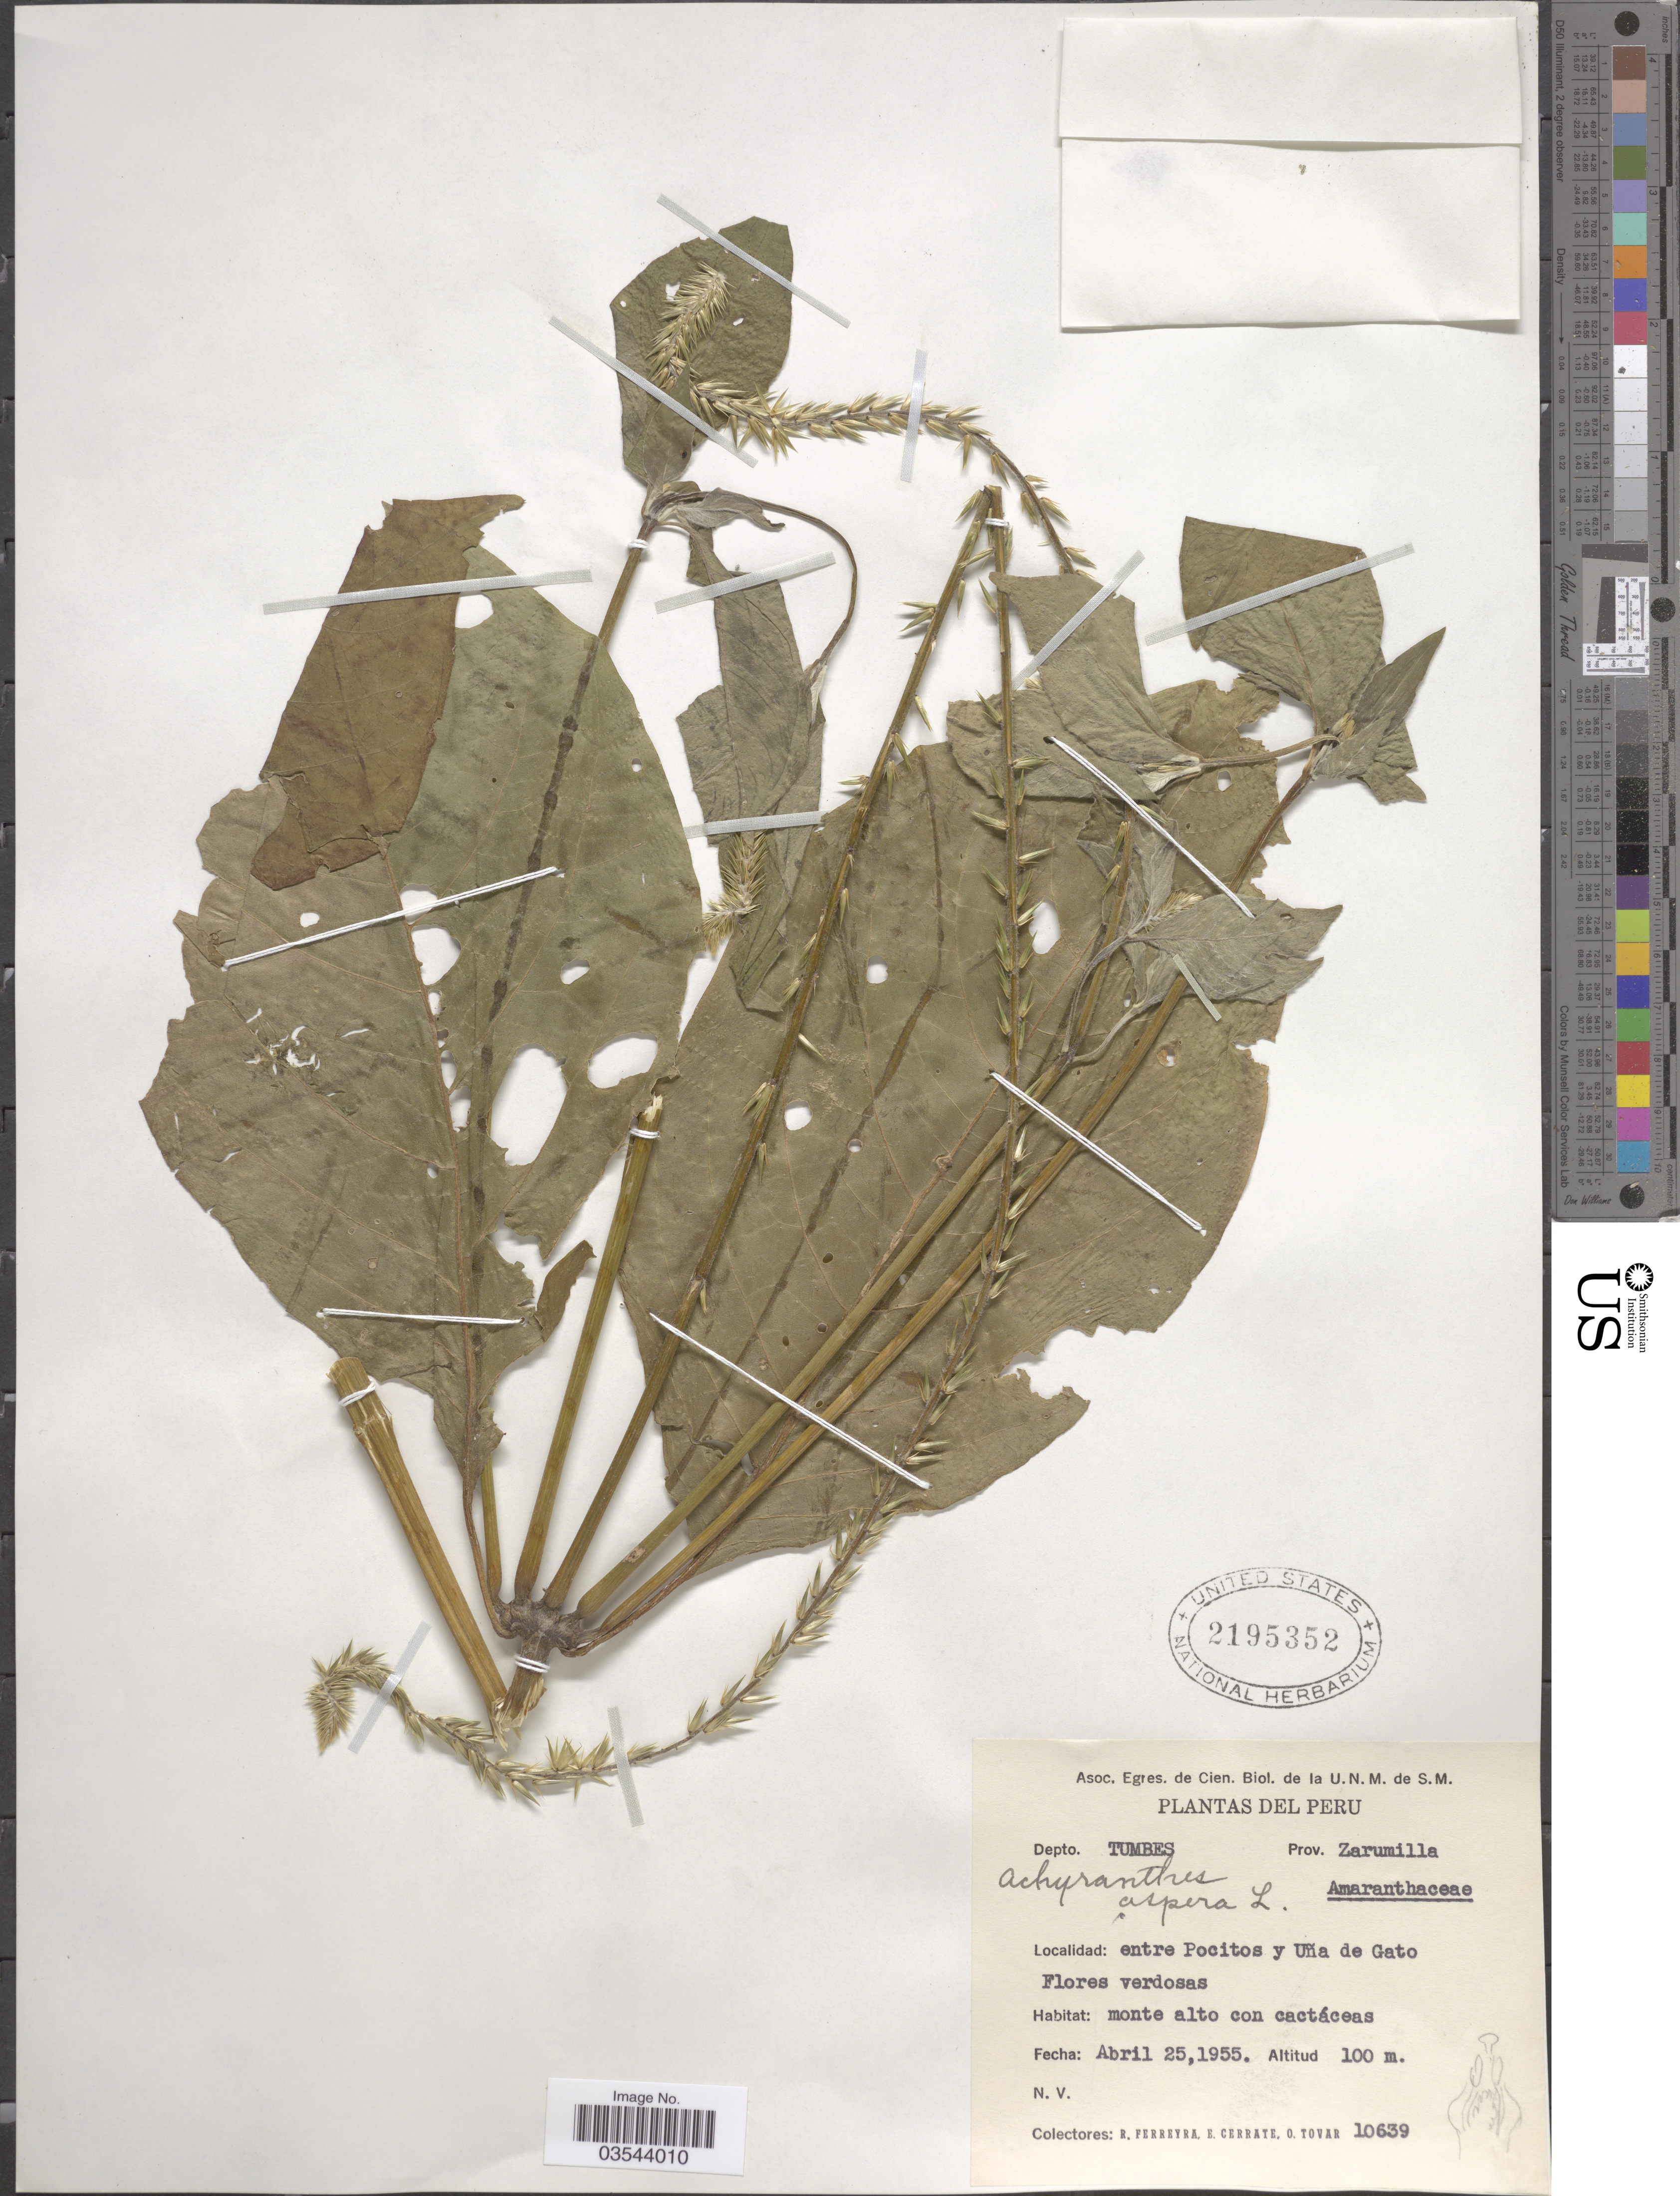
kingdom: Plantae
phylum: Tracheophyta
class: Magnoliopsida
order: Caryophyllales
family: Amaranthaceae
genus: Achyranthes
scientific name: Achyranthes aspera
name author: L.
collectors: R. A. Ferreyra, E. Cerrate & Ó. Tovar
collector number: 10639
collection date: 1955-04-25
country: Peru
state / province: Tumbes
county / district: Zarumilla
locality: Depto. Tumbes. Prov. Zarumilla. Entre Pocitos y Uña de Gato.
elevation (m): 100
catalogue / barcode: US 2195352